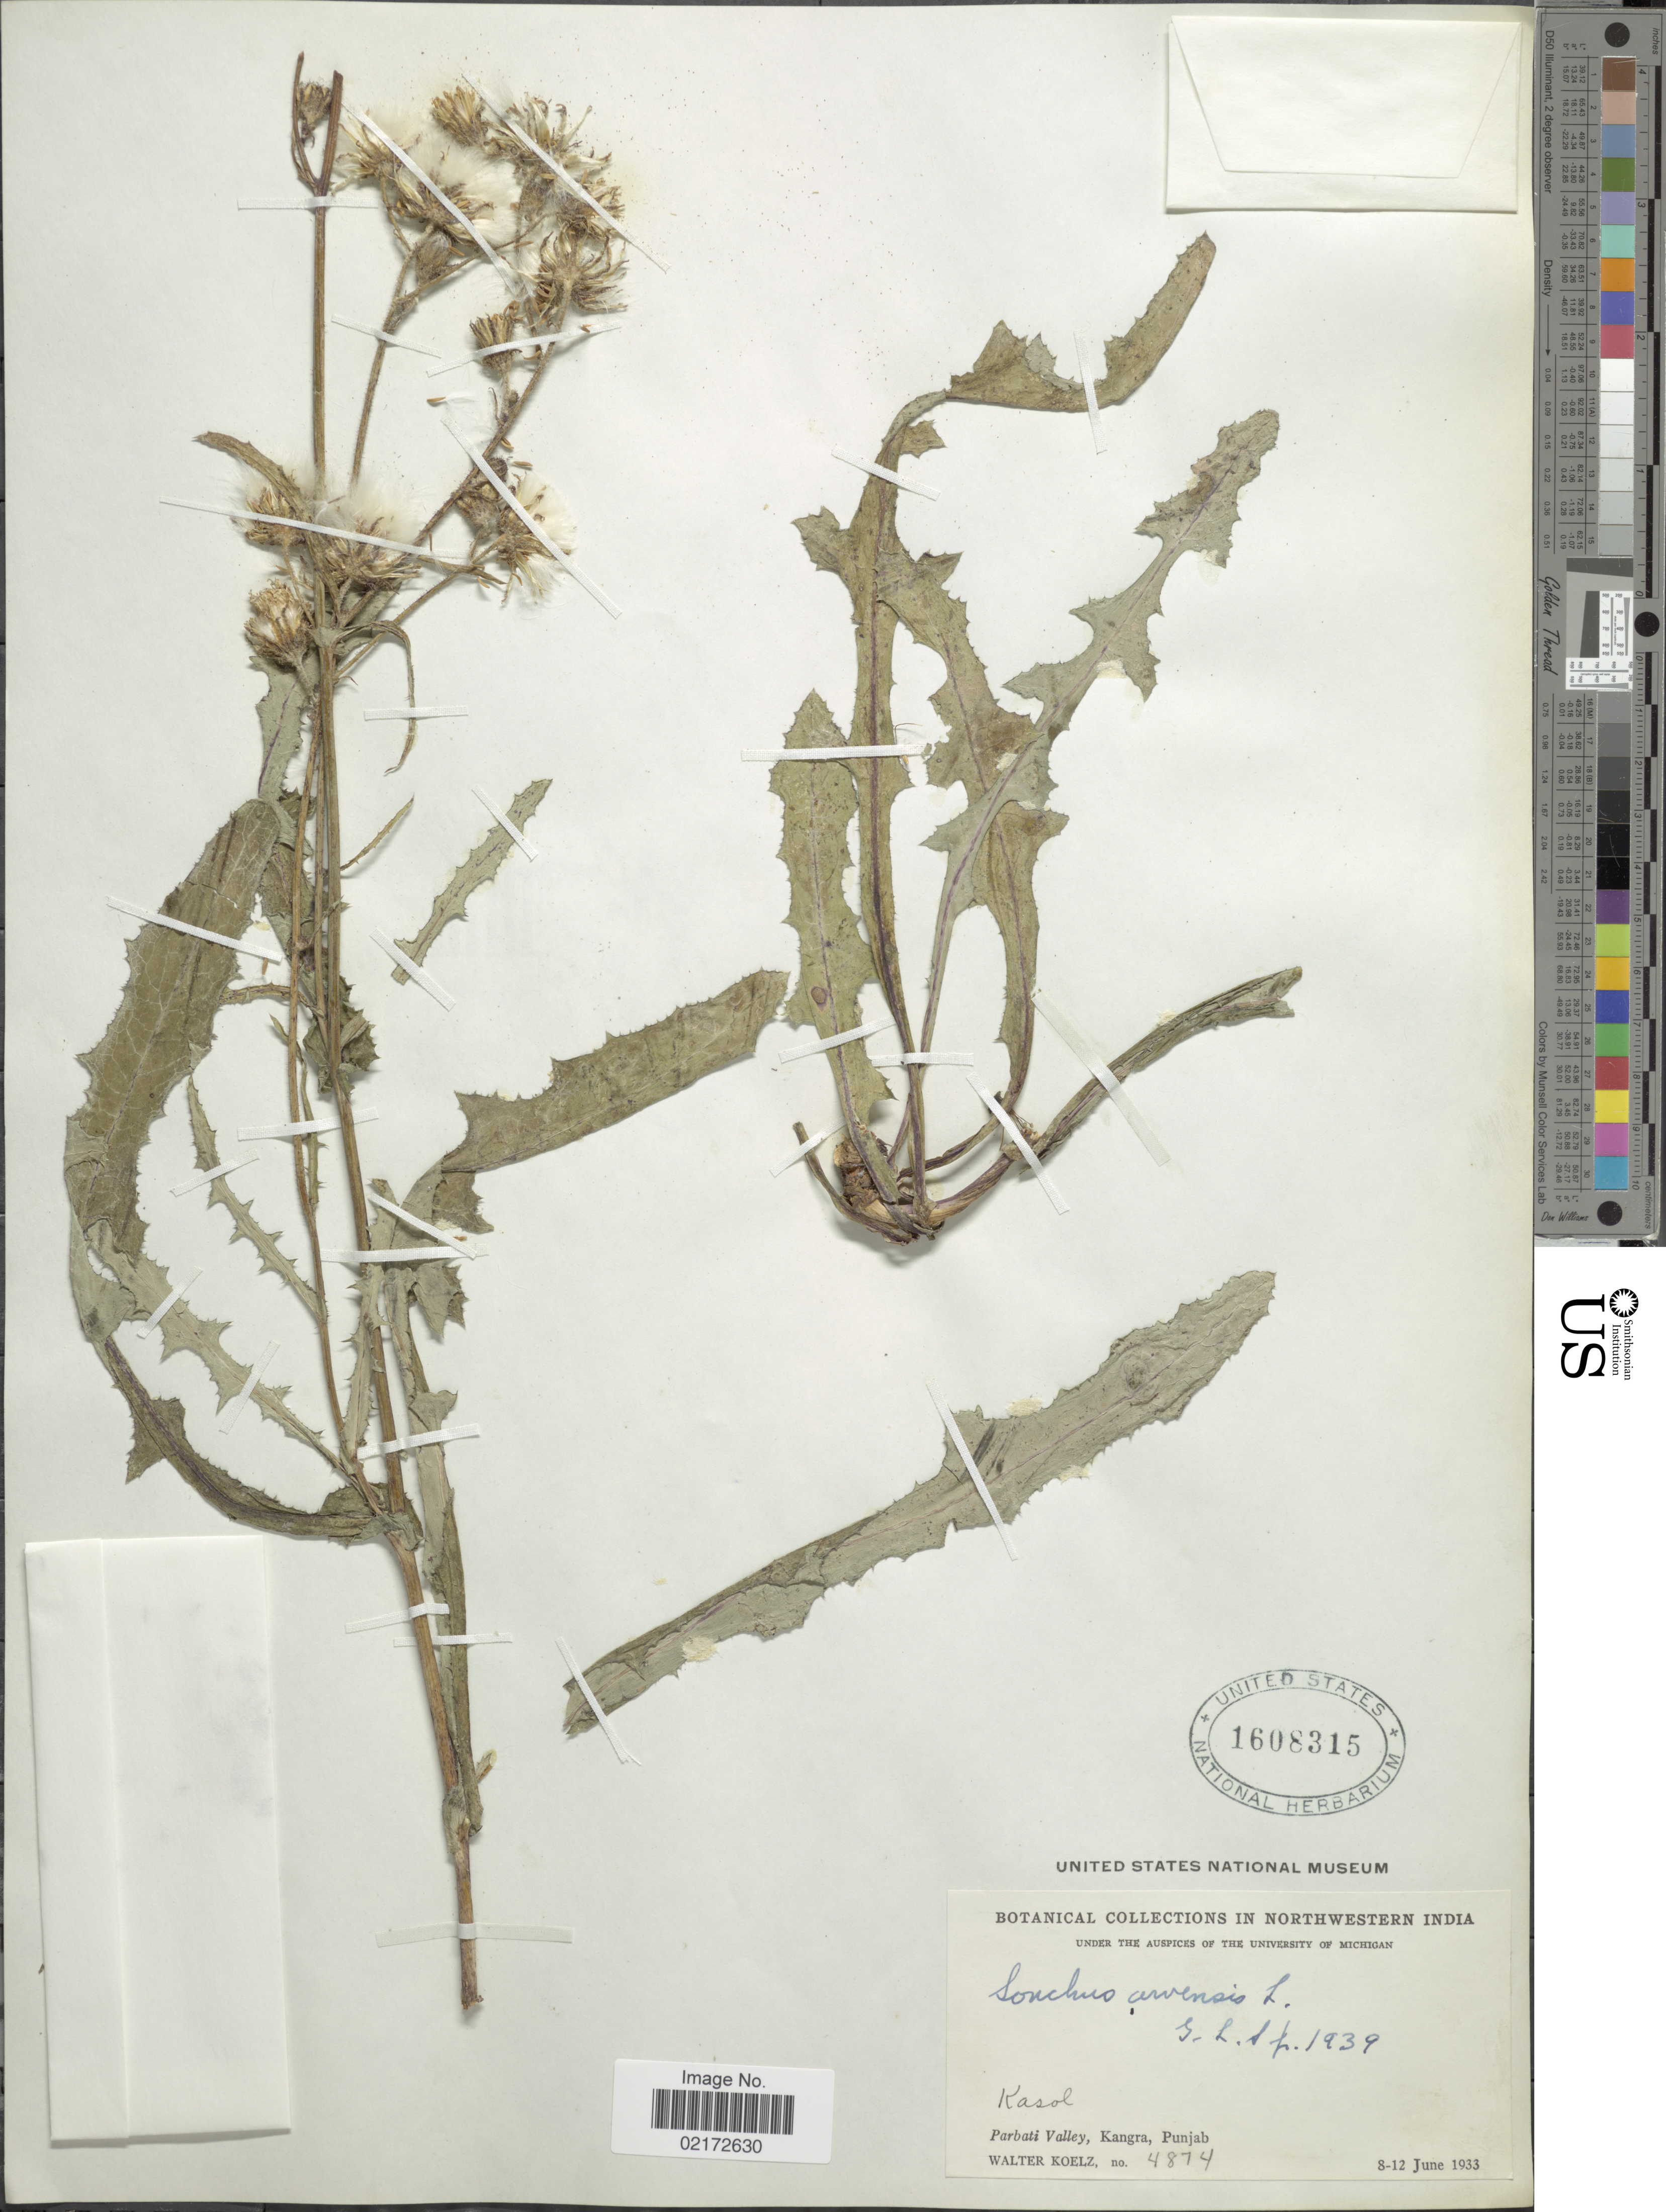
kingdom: Plantae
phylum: Tracheophyta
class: Magnoliopsida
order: Asterales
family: Asteraceae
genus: Sonchus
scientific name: Sonchus arvensis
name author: L.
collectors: W. N. Koelz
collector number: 4874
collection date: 1933-06-08/1933-06-12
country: India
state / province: Himachal Pradesh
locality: Northwestern India. Kasol. Parbati Valley, Kangra, Punjab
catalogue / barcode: US 1608315